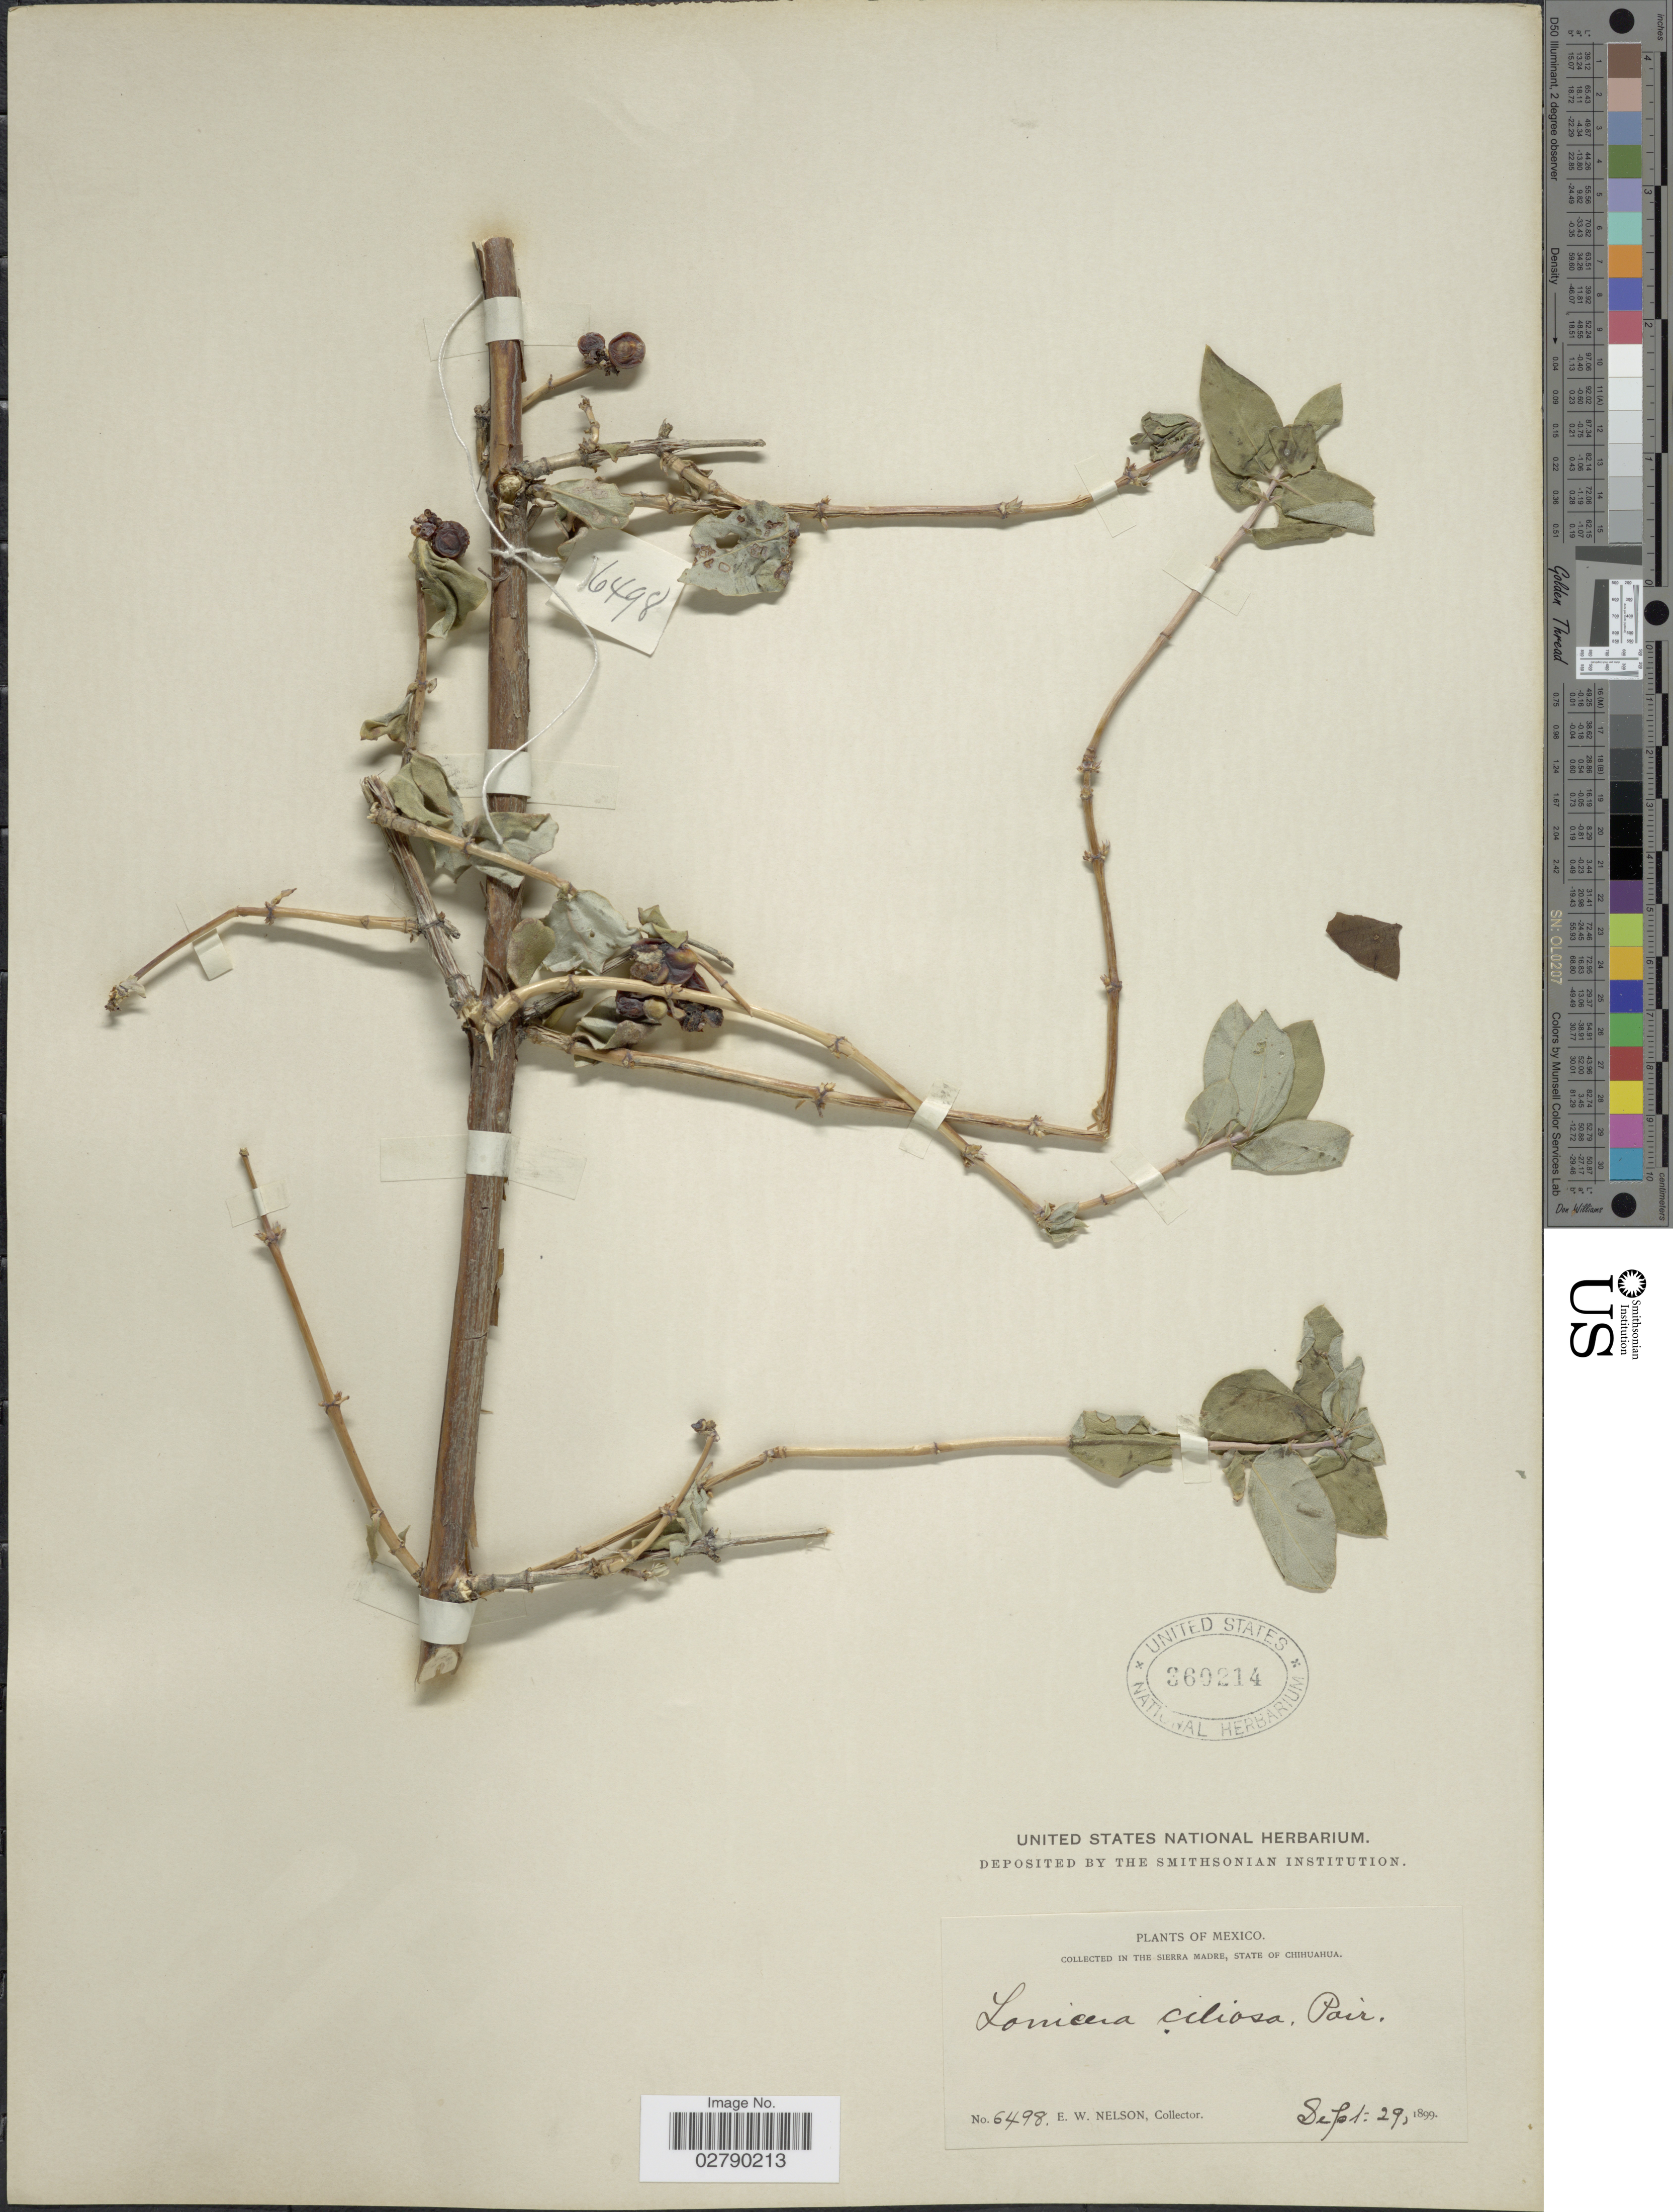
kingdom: Plantae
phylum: Tracheophyta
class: Magnoliopsida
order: Dipsacales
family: Caprifoliaceae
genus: Lonicera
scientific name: Lonicera pilosa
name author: Willd. ex Kunth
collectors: E. W. Nelson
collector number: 6498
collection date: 1899-09-29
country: Mexico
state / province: Chihuahua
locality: In the Sierra Madre.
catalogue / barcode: US 360214